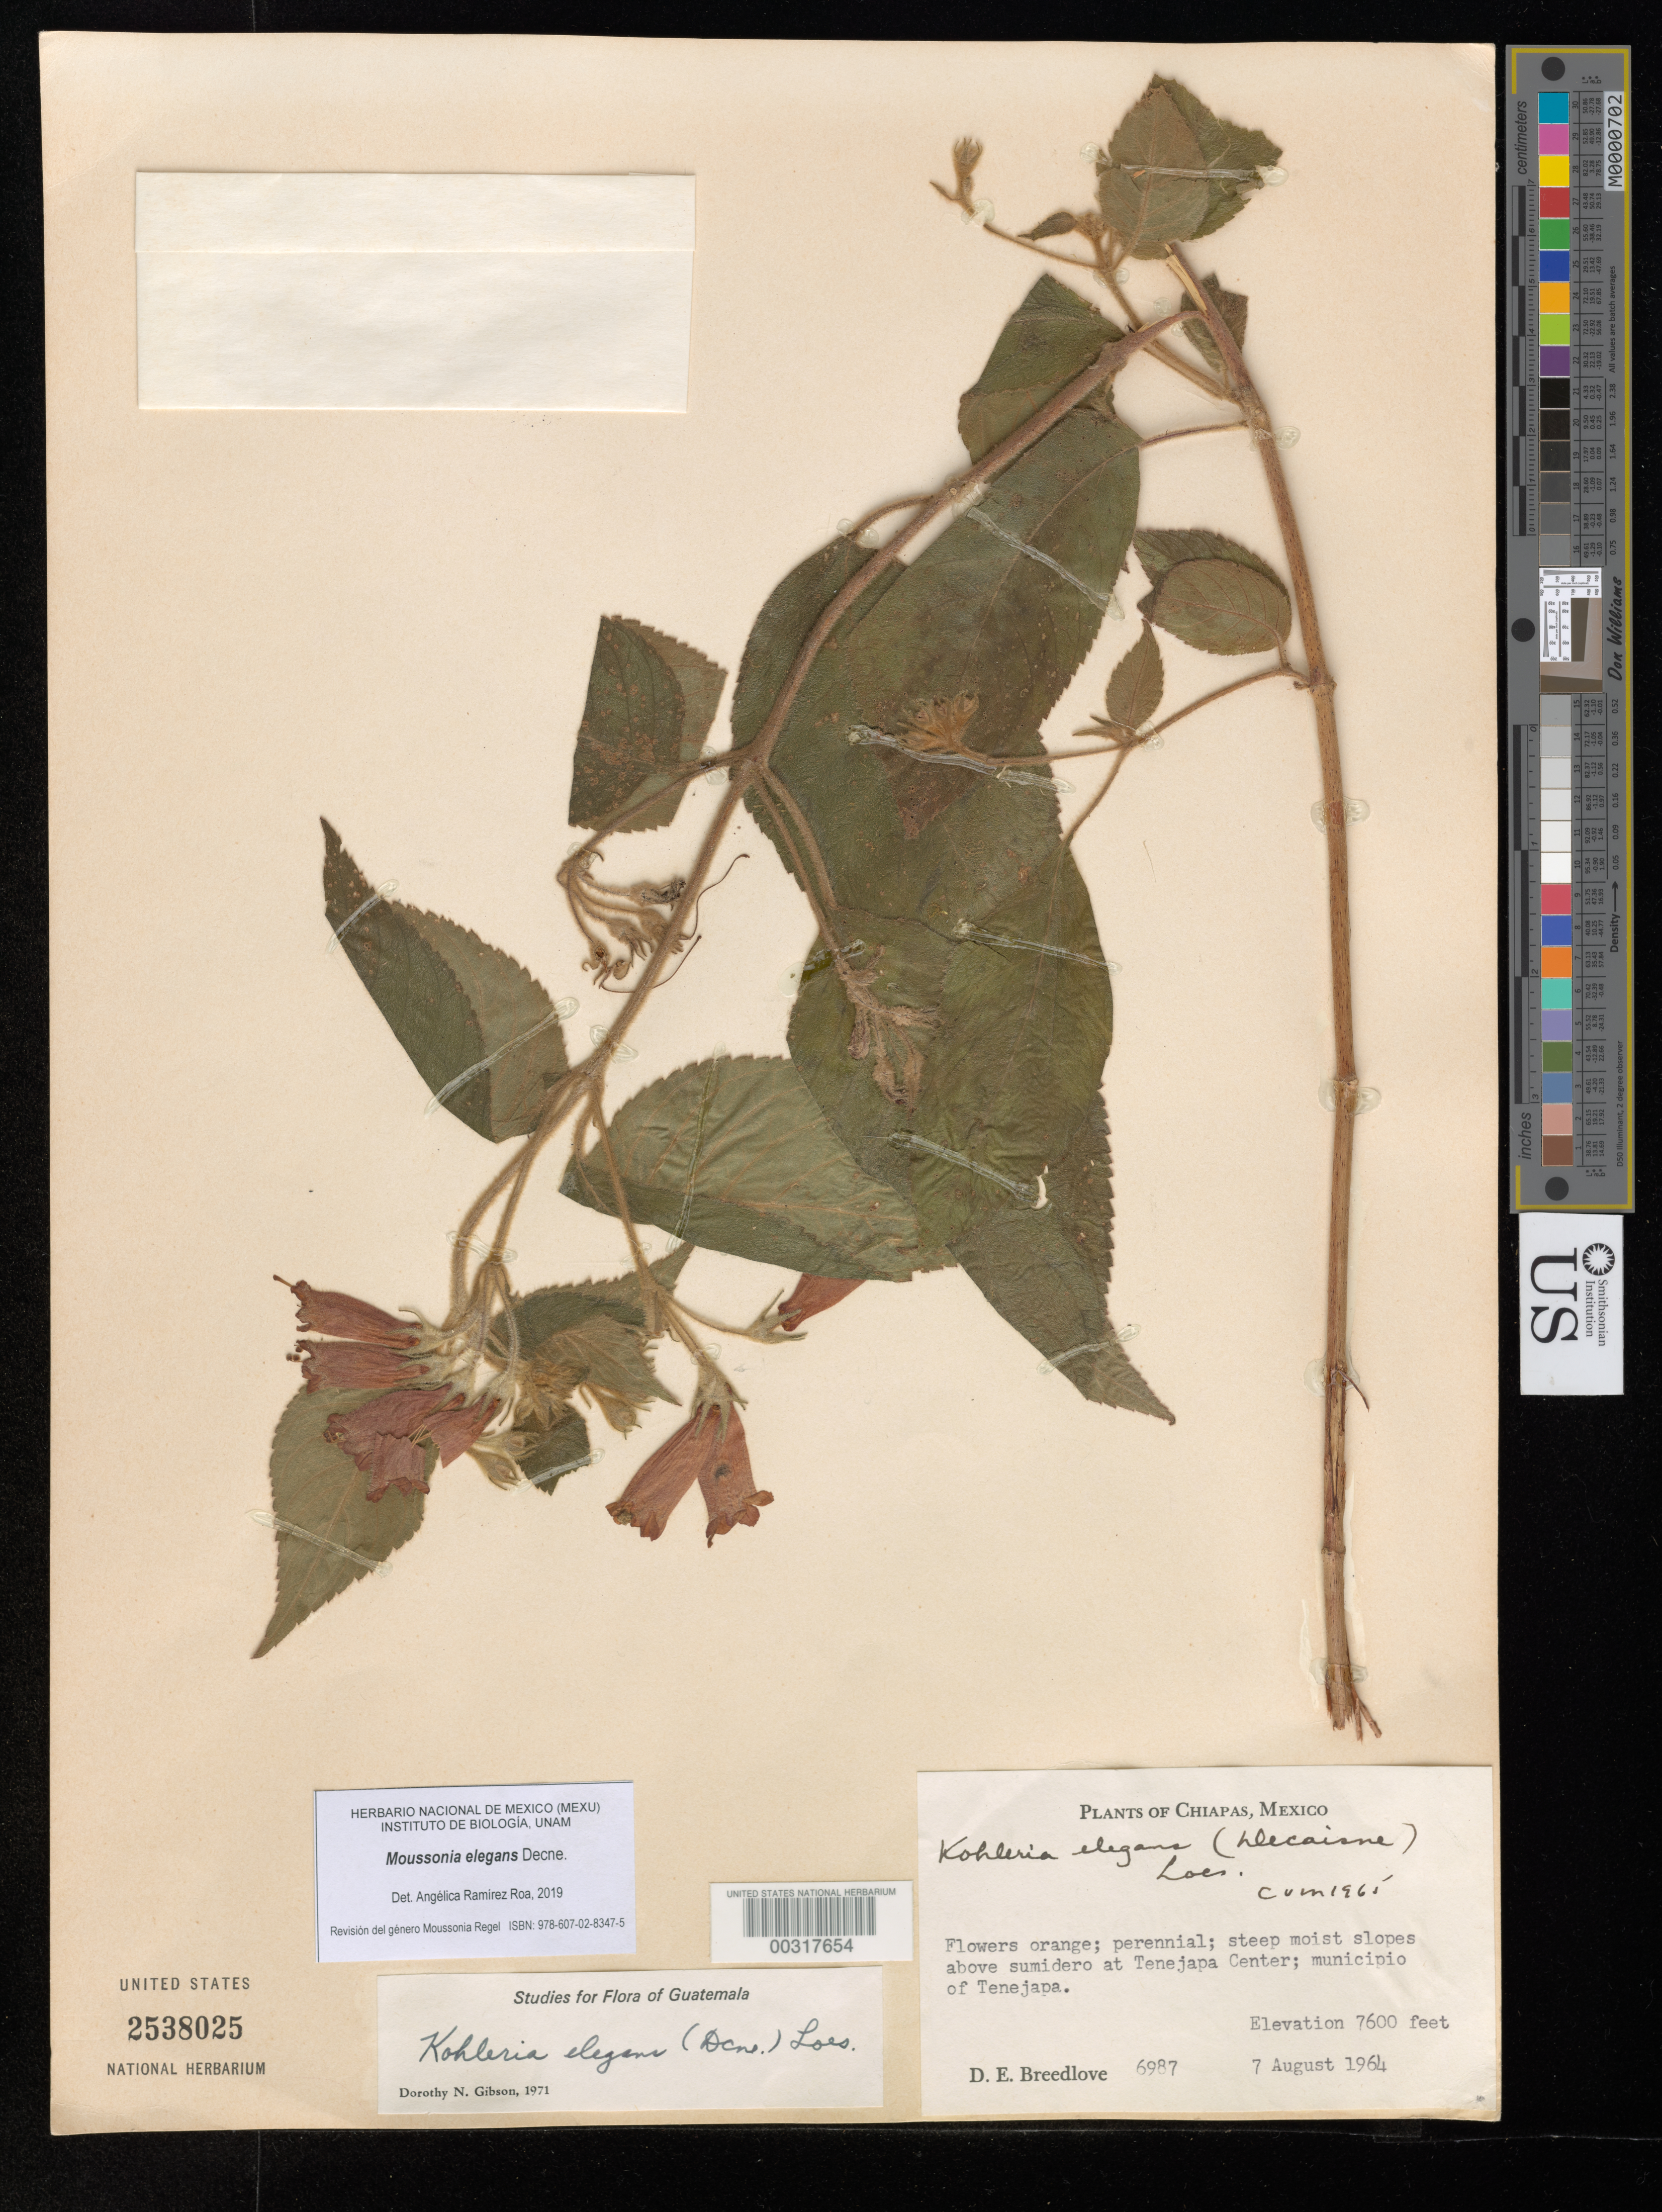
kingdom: Plantae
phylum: Tracheophyta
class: Magnoliopsida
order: Lamiales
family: Gesneriaceae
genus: Moussonia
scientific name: Moussonia elegans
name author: Decne.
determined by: Ramírez-Roa, A.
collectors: D. E. Breedlove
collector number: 6987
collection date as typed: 07 Aug 1964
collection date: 1964-08-07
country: Mexico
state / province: Chiapas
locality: Above Sumidero at Tenejapa Center, Mpio. of Tenejapa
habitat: Steep moist slopes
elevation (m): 2316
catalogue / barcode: US 2538025